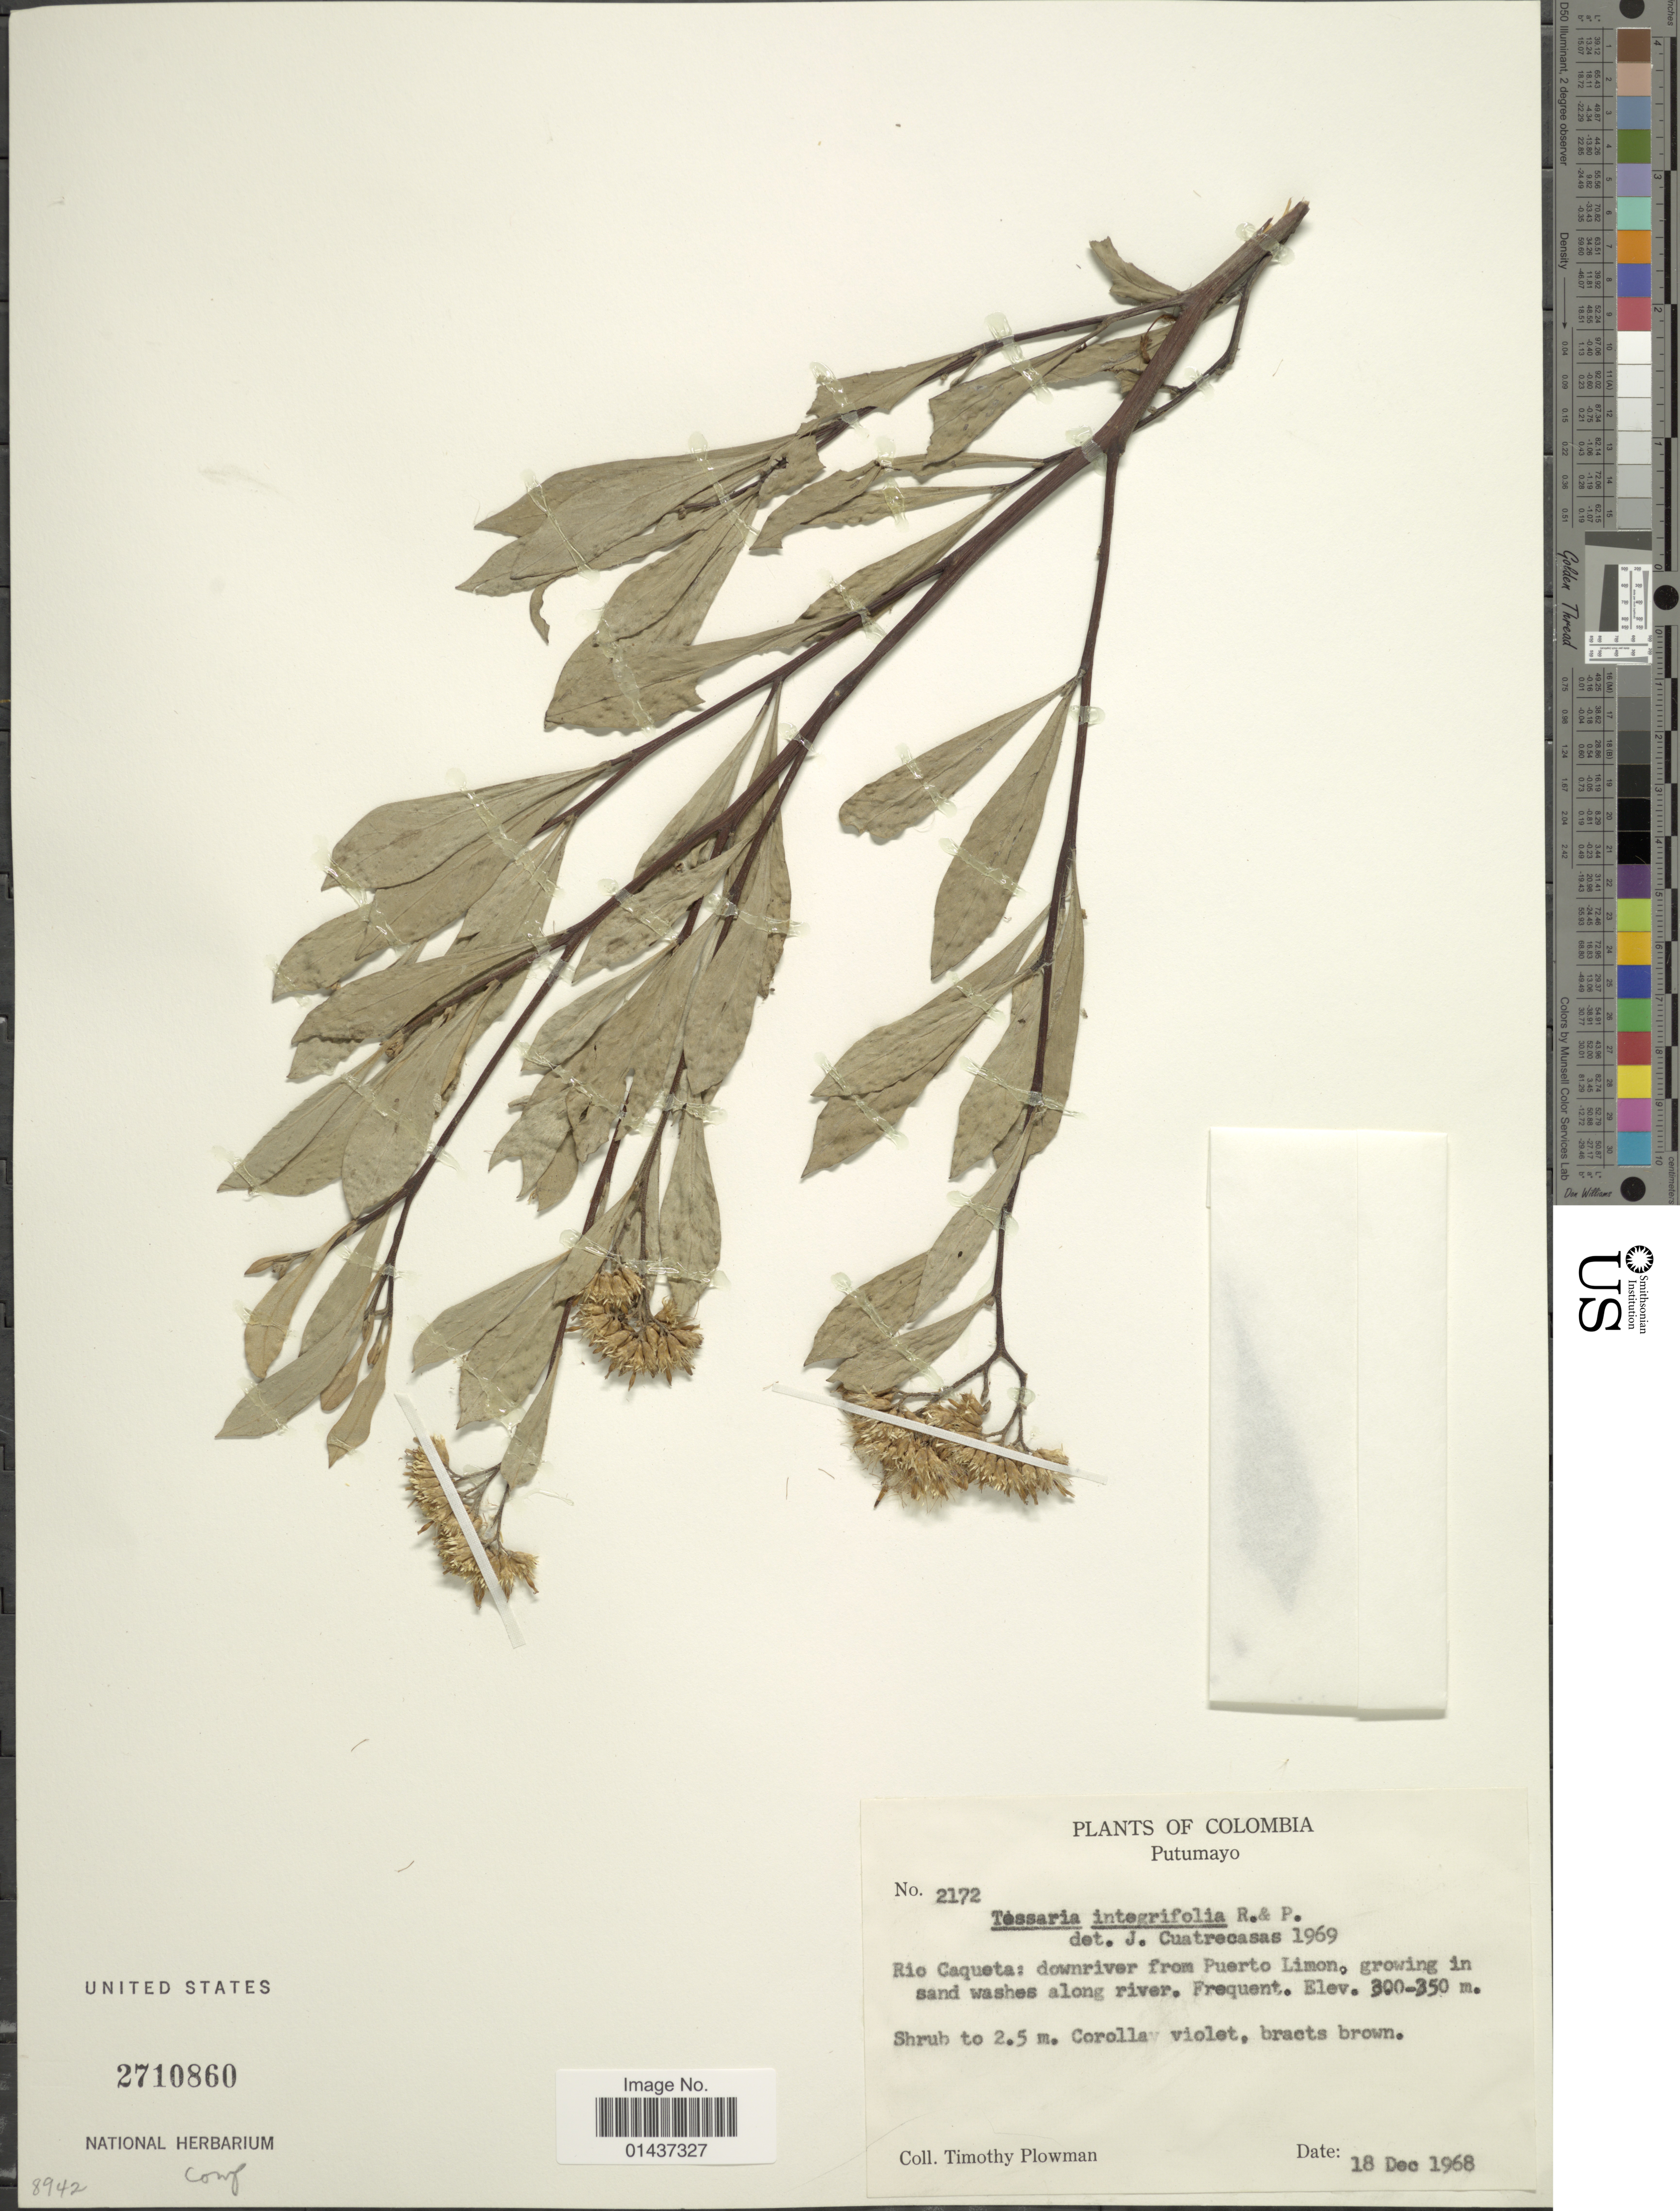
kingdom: Plantae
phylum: Tracheophyta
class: Magnoliopsida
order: Asterales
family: Asteraceae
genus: Tessaria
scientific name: Tessaria integrifolia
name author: Ruiz & Pav.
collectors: T. Plowman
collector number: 2172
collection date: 1968-12-18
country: Colombia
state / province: Putumayo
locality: Rio Caqueta: downriver fom Puerto Limo, growing in sand washes along river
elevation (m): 300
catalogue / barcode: US 2710860